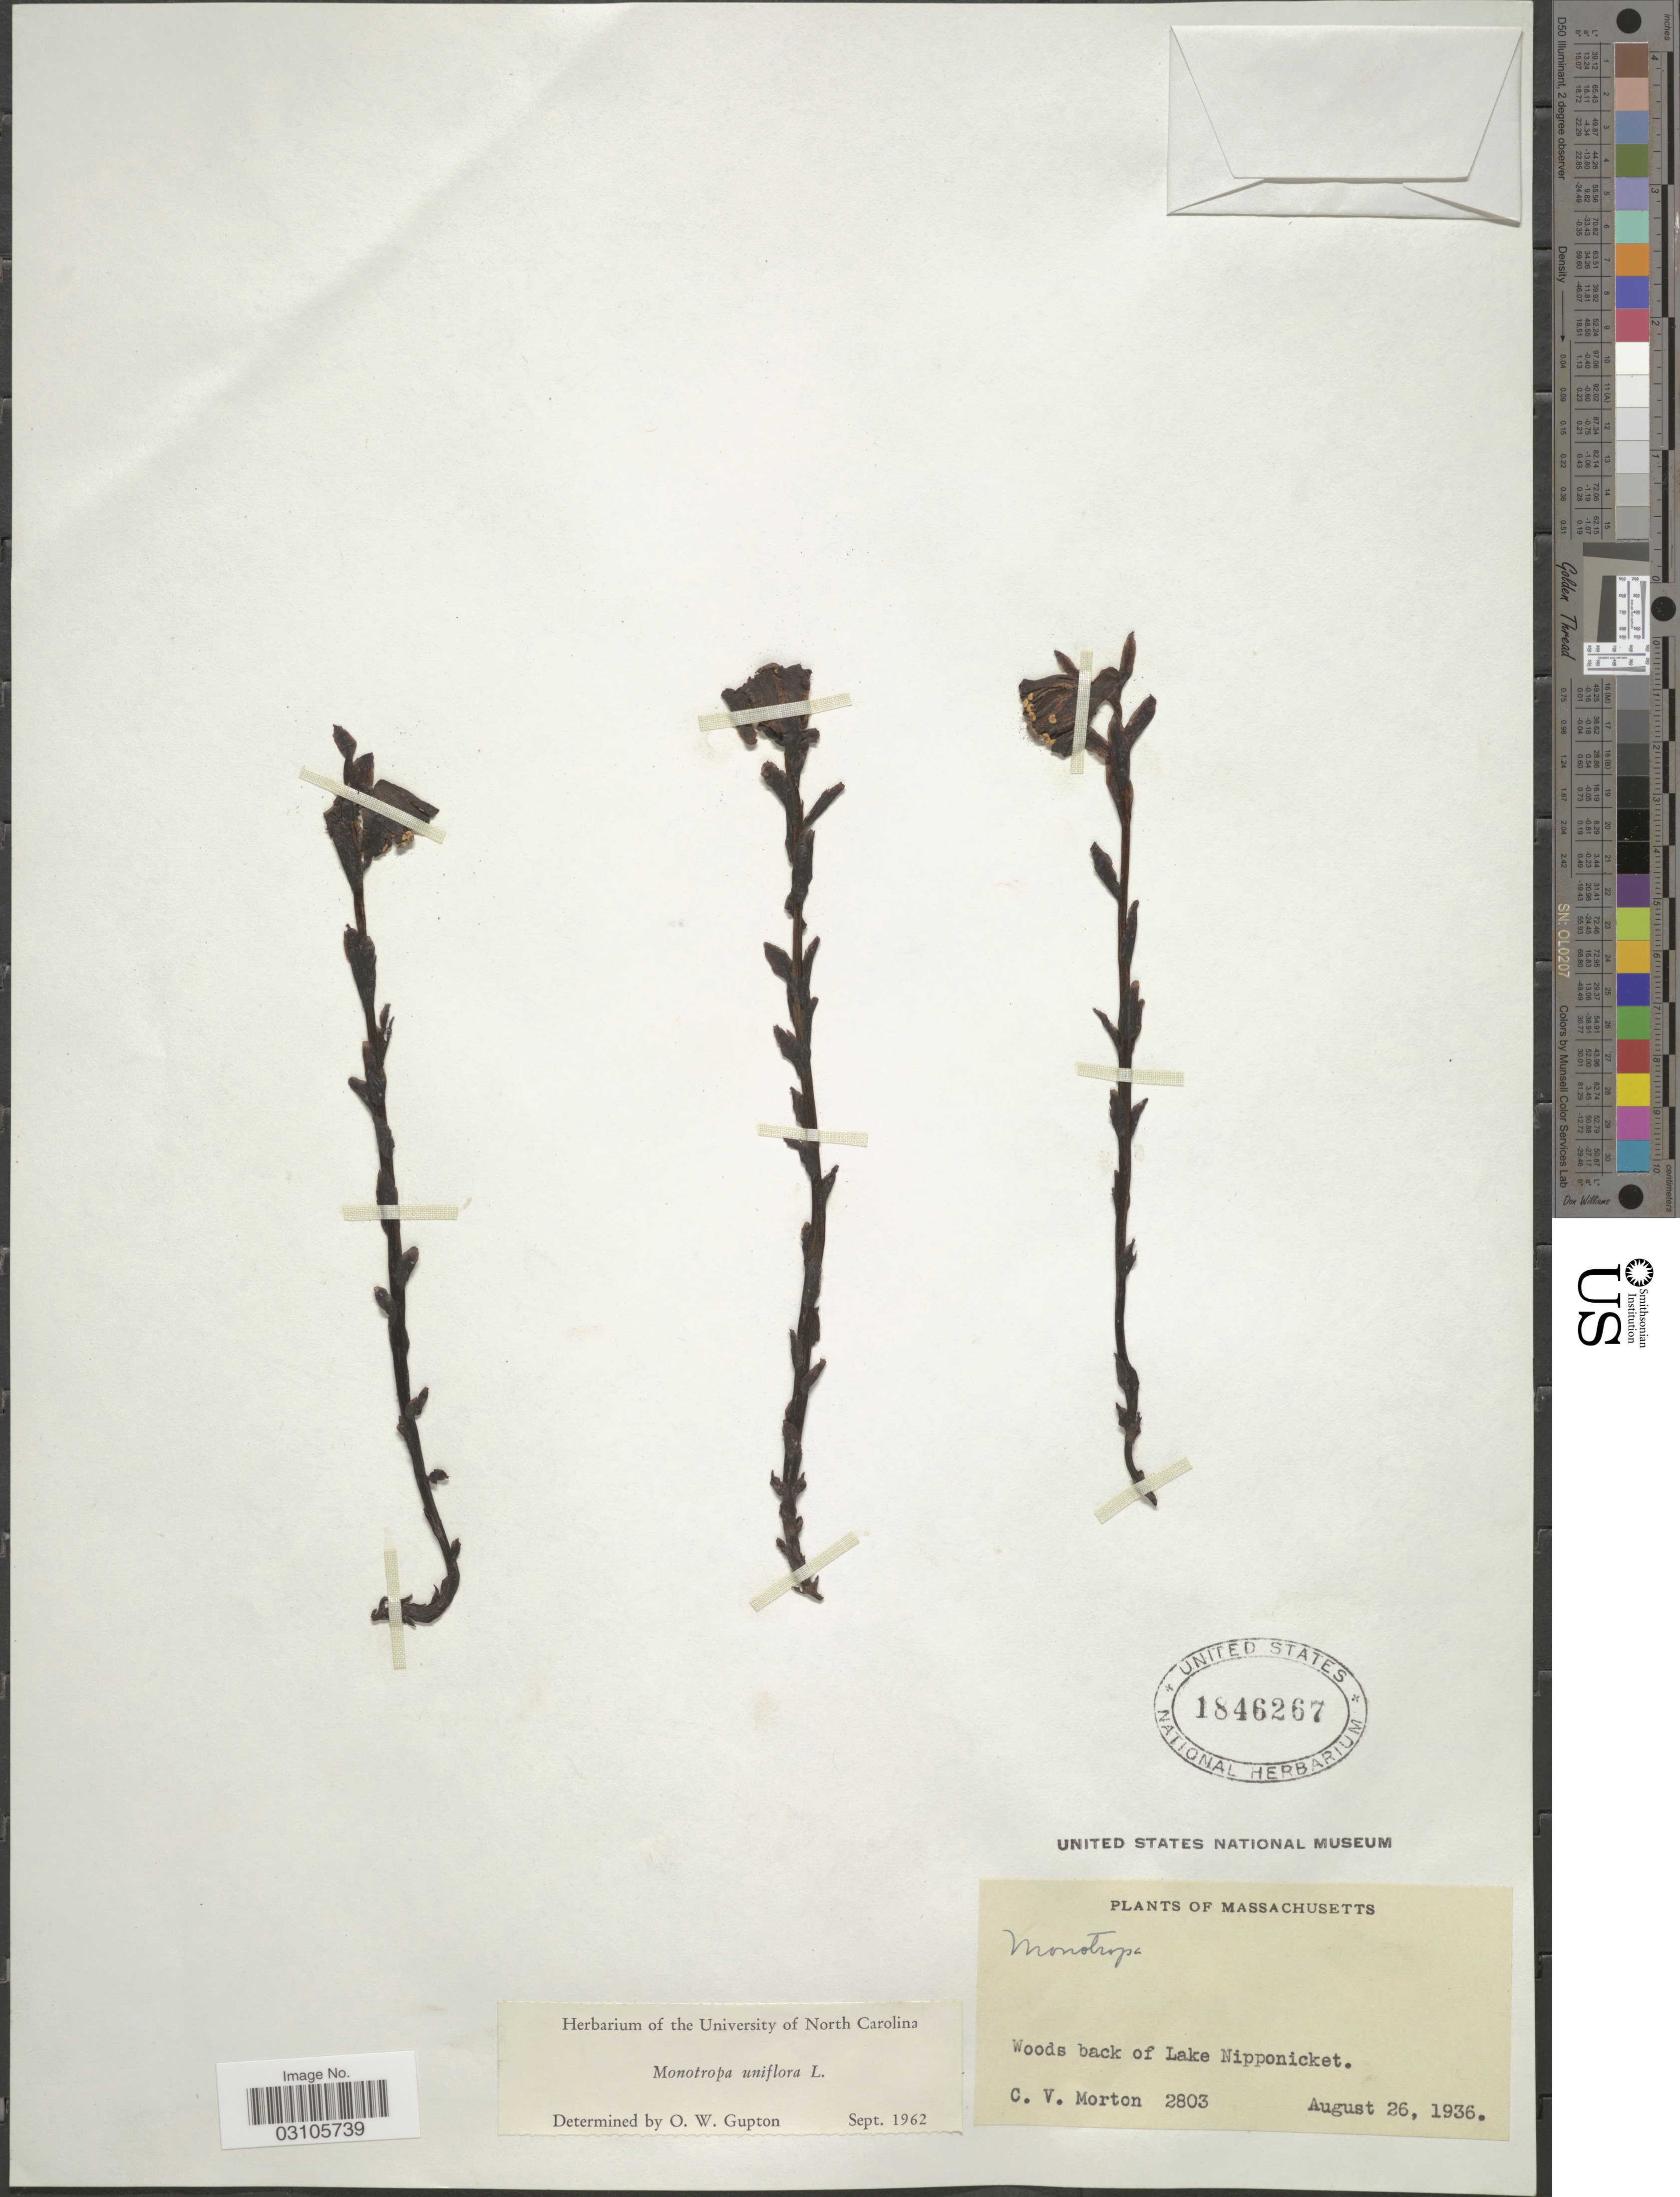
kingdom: Plantae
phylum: Tracheophyta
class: Magnoliopsida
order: Ericales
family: Ericaceae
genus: Monotropa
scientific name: Monotropa uniflora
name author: L.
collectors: C. V. Morton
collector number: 2803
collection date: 1936-08-26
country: United States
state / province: Massachusetts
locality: Woods back of Lake Nipponicket.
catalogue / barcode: US 1846267